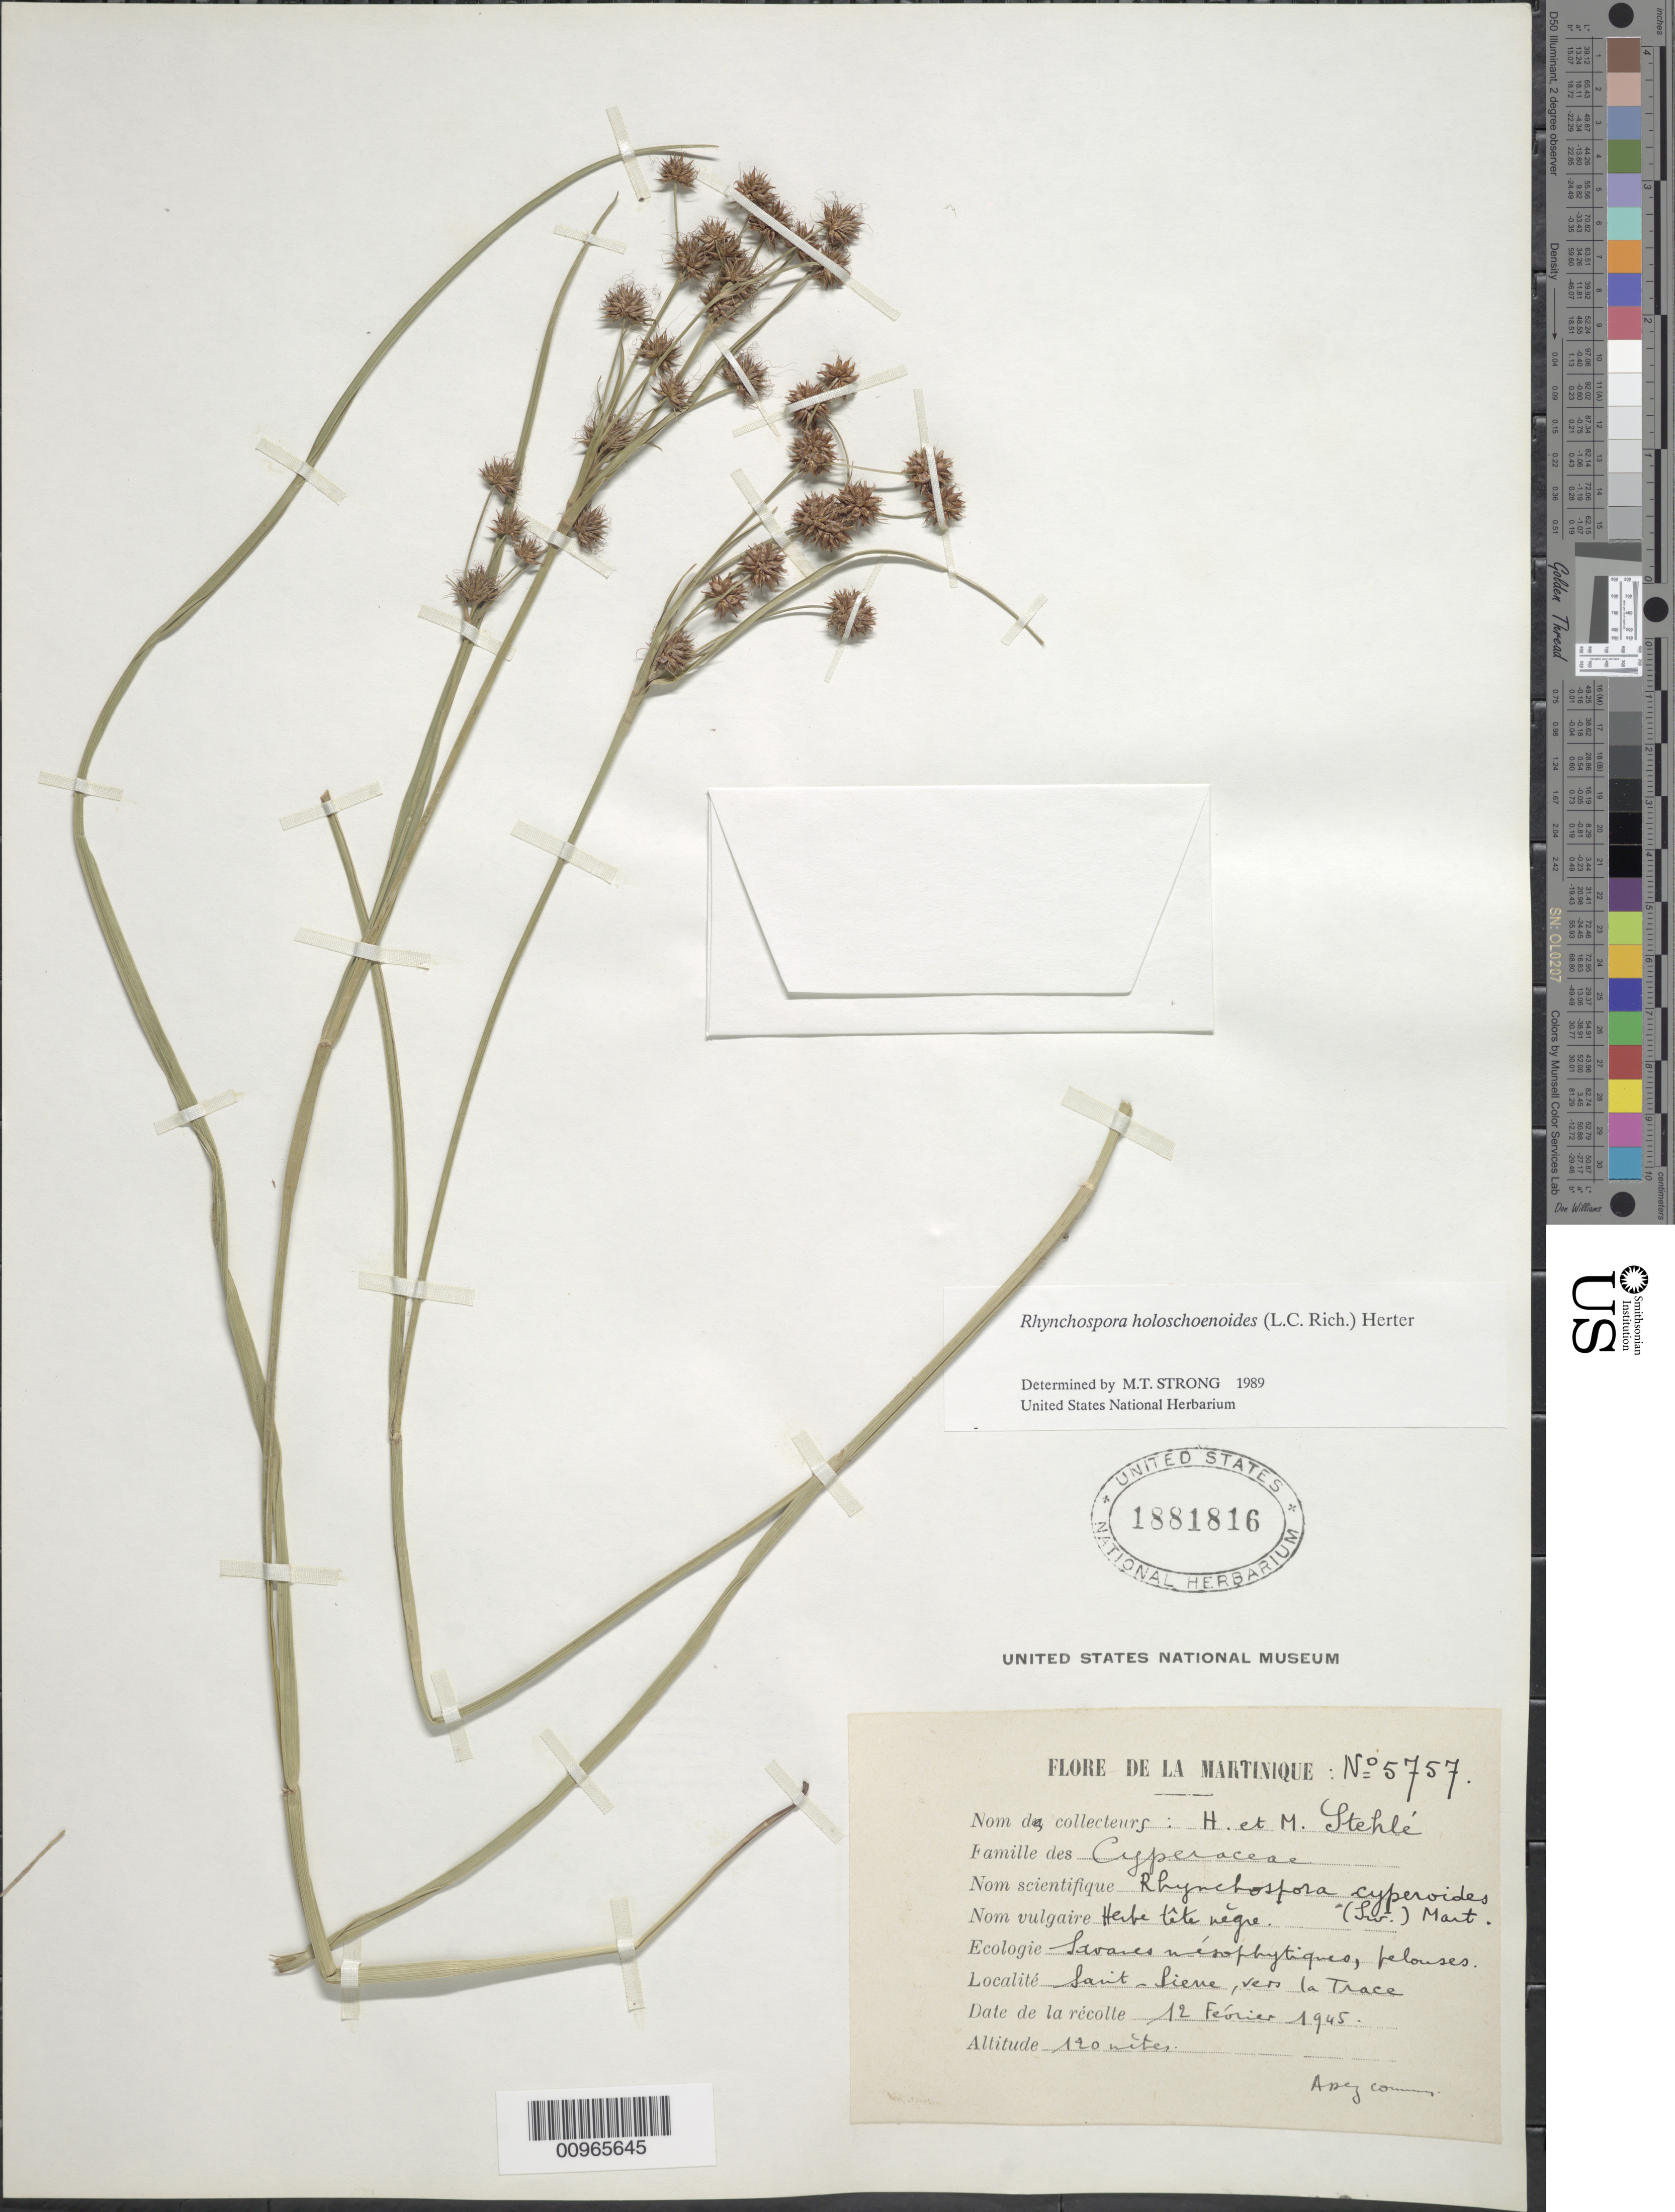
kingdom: Plantae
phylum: Tracheophyta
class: Liliopsida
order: Poales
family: Cyperaceae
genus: Rhynchospora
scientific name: Rhynchospora holoschoenoides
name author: (Rich.) Herter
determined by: Strong, M. T., (US), Smithsonian Institution - National Museum of Natural History (UNITED STATES)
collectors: H. Stehlé & M. Stehlé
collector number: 5757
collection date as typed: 12 Feb 1945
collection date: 1945-02-12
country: Martinique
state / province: Saint-Pierre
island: Martinique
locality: Saint Pierre, vers la Trace, savanes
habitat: Savanes mésophytiques, pelouses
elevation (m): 120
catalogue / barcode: US 1881816